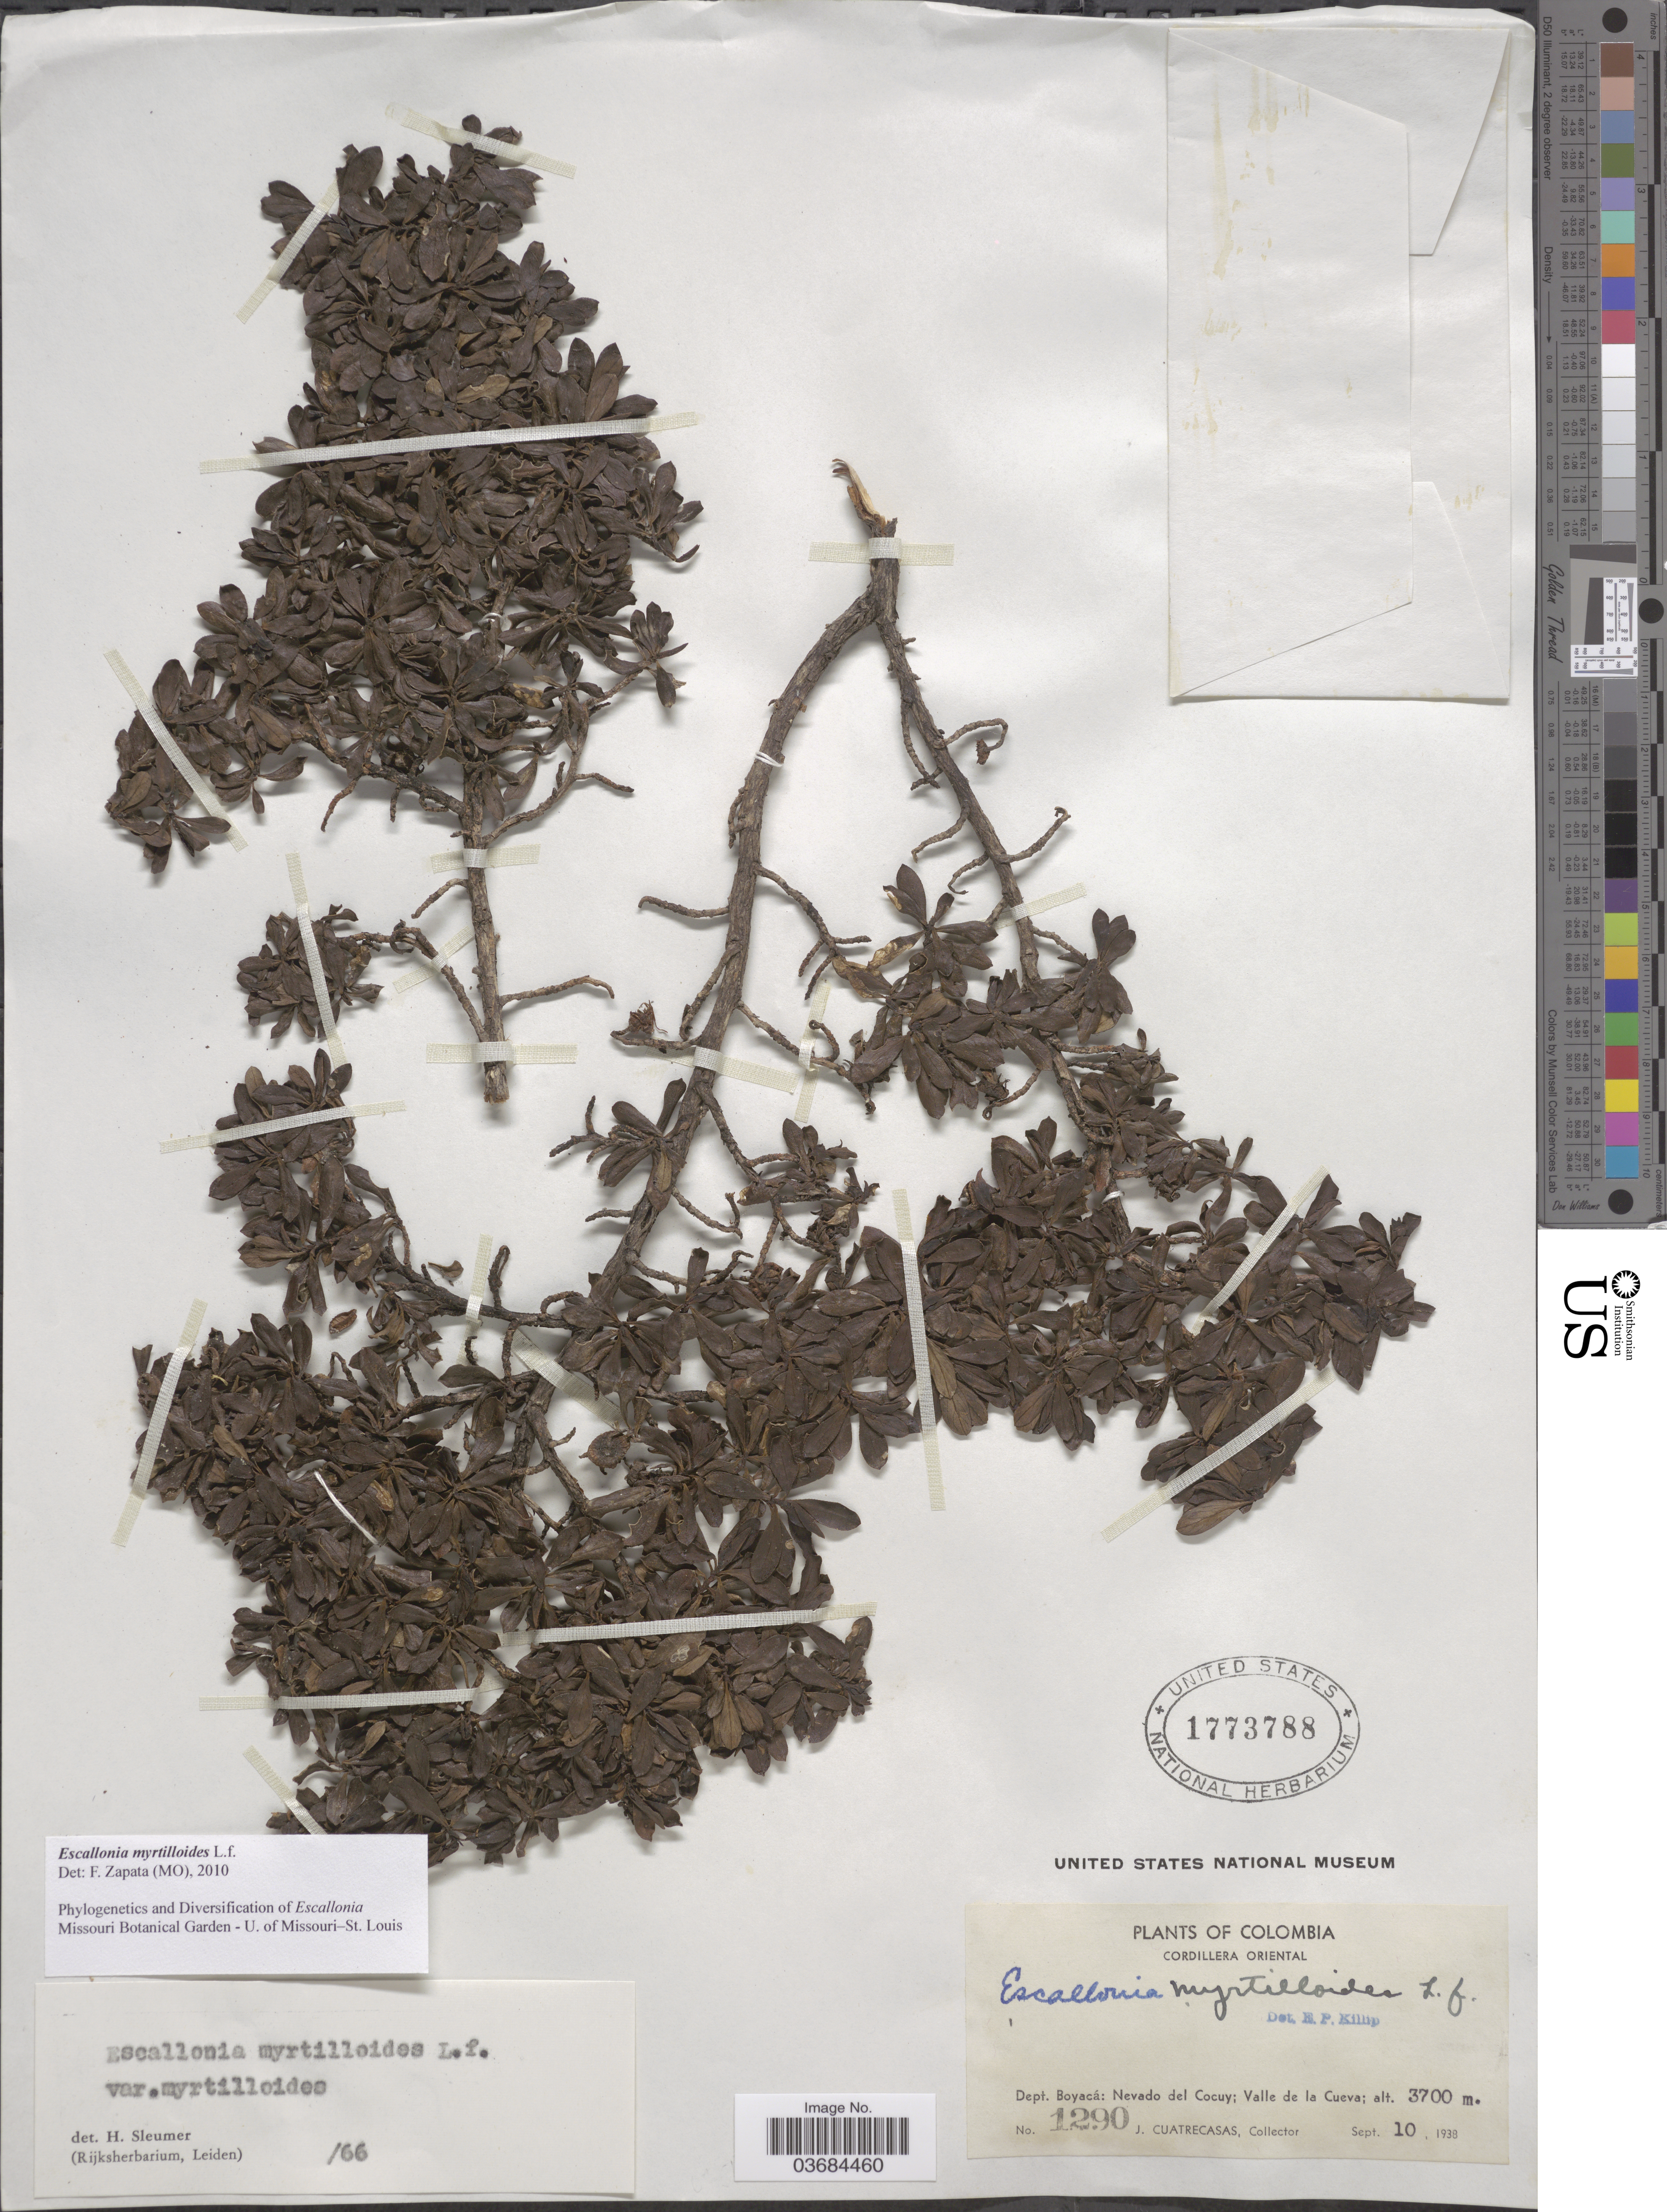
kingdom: Plantae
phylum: Tracheophyta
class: Magnoliopsida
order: Escalloniales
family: Escalloniaceae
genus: Escallonia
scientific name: Escallonia myrtilloides var. myrtilloides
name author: L. f.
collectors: J. Cuatrecasas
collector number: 1290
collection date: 1938-09-10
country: Colombia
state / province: Boyacá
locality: Cordillera Oriental. Dept. Boyacá: Nevado del Cocuy; Valle de la Cueva.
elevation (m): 3700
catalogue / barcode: US 1773788